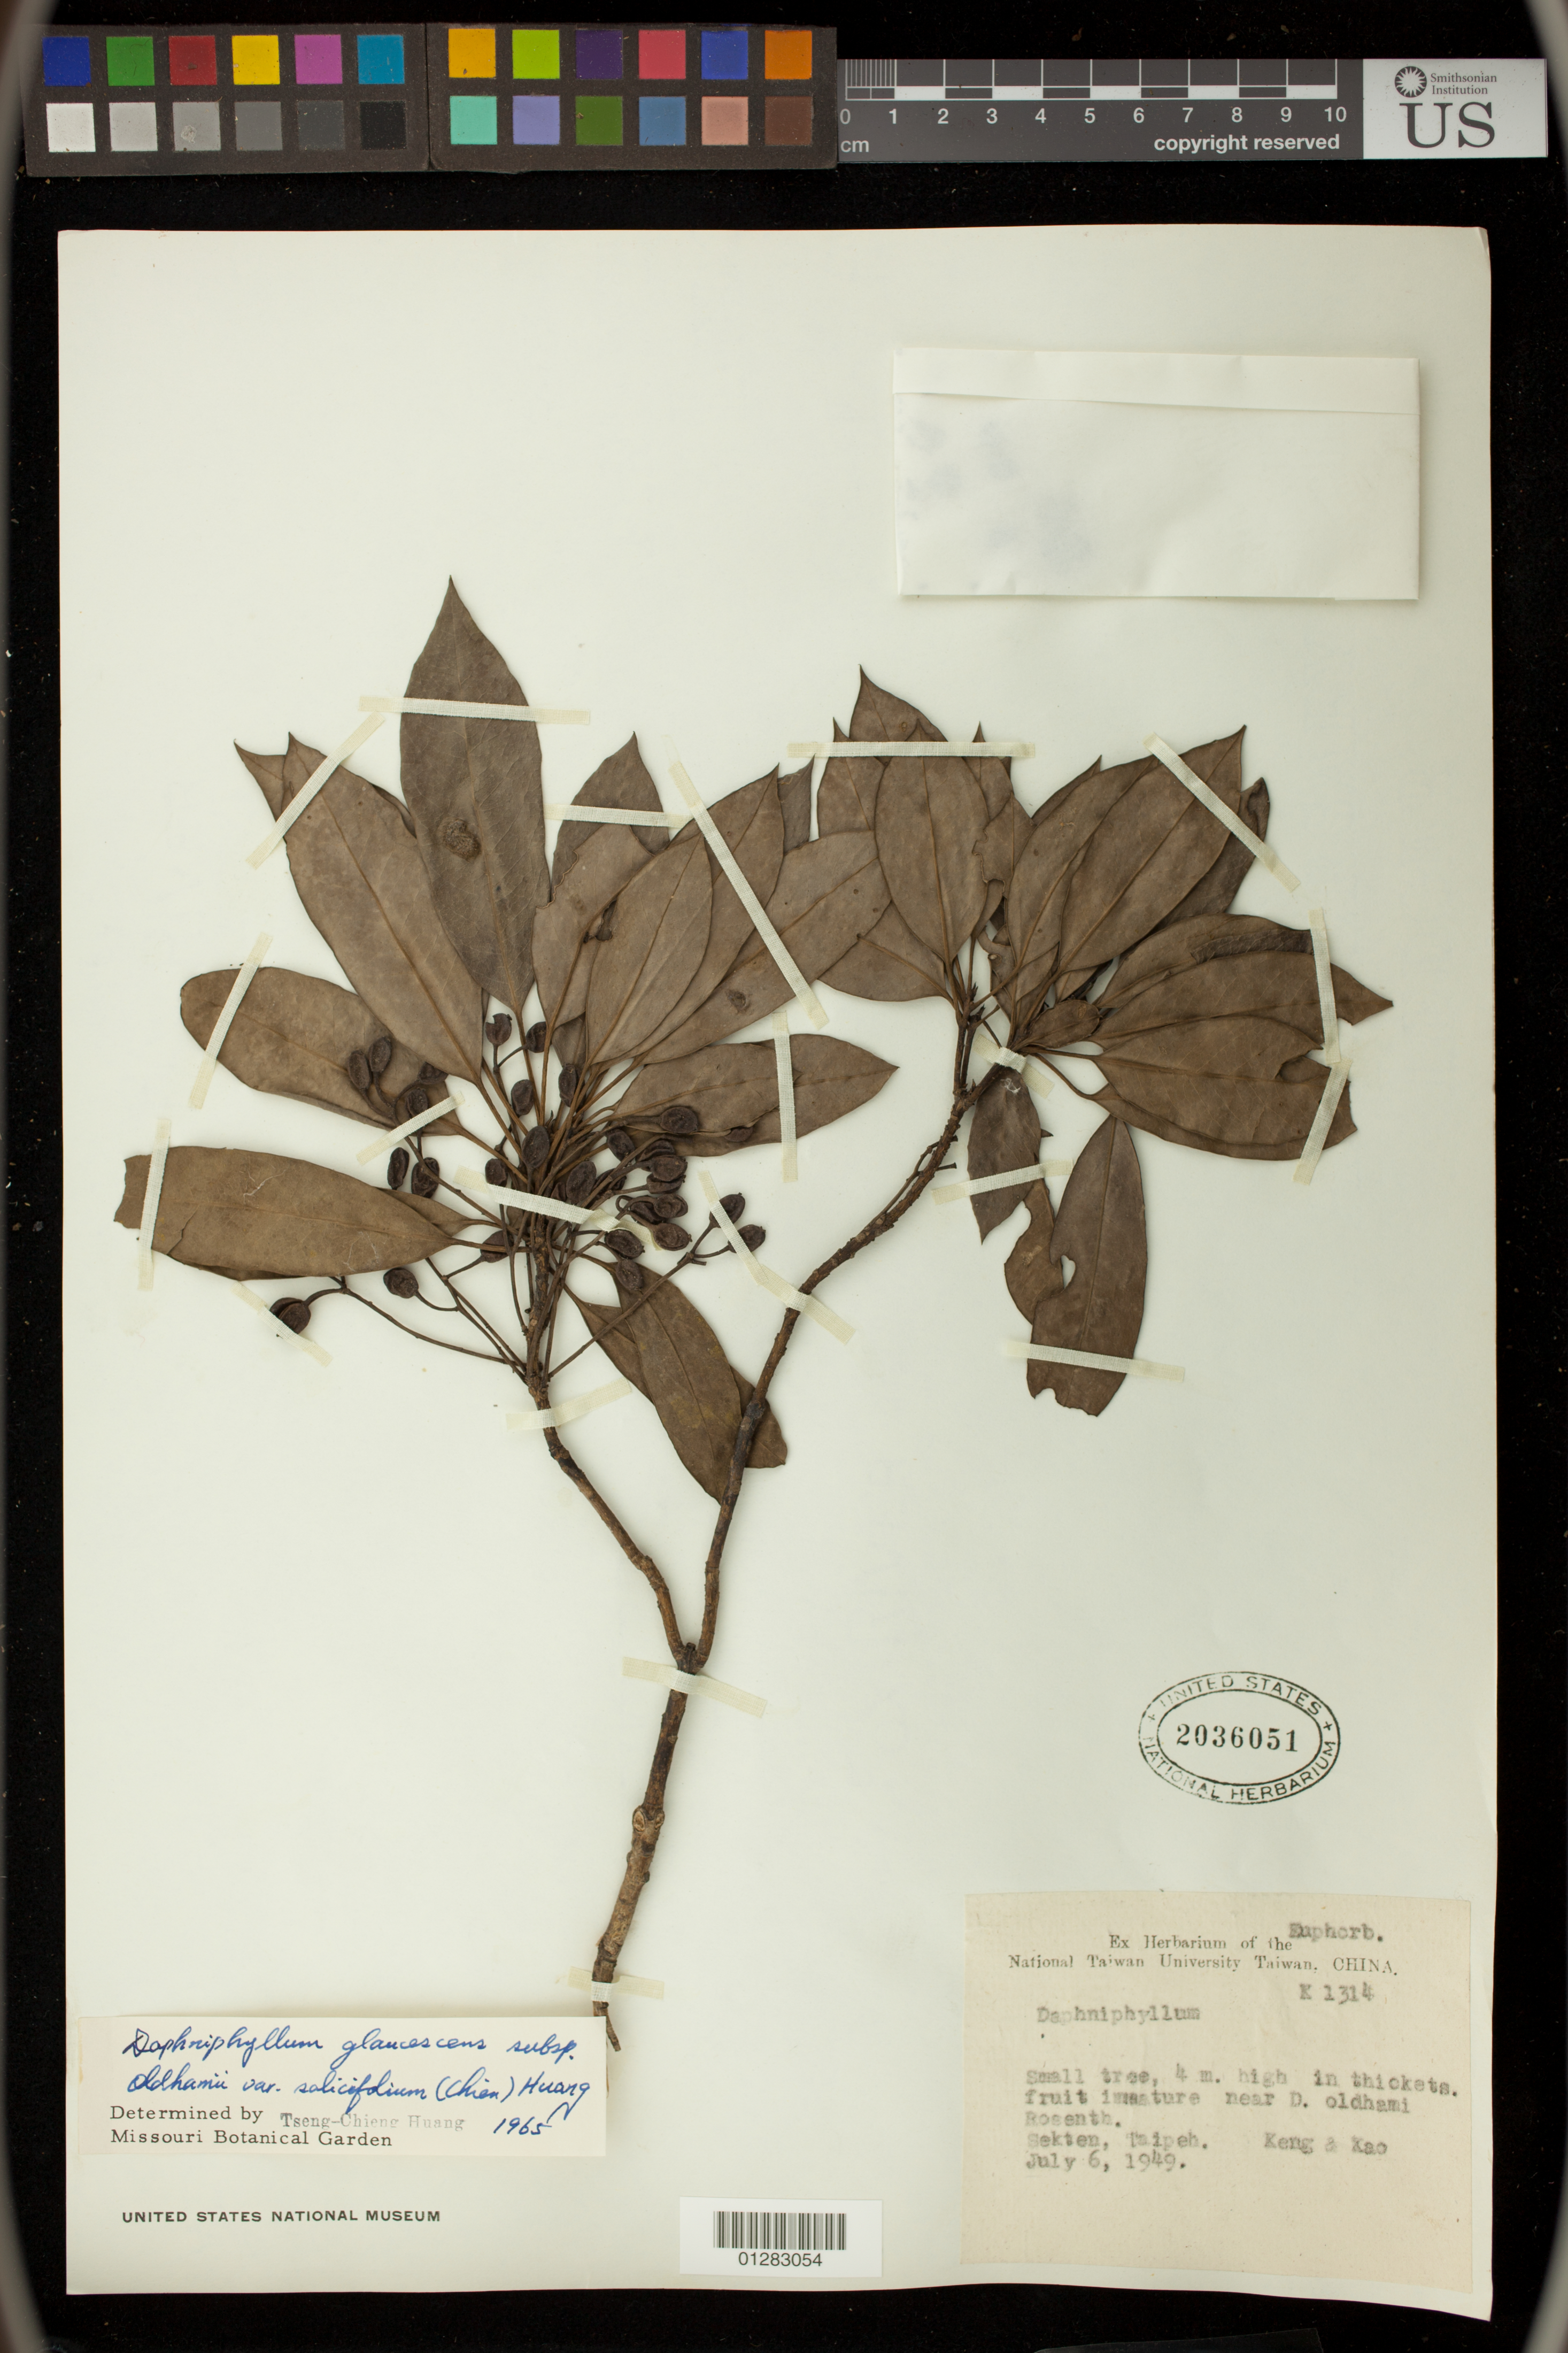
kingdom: Plantae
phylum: Tracheophyta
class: Magnoliopsida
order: Saxifragales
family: Daphniphyllaceae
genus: Daphniphyllum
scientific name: Daphniphyllum glaucescens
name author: Blume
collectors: -- Keng & -. Kao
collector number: K1314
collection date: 1949-07-06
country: Taiwan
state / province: Taipei City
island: Taiwan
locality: Sekten, Taipeh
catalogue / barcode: US 2036051